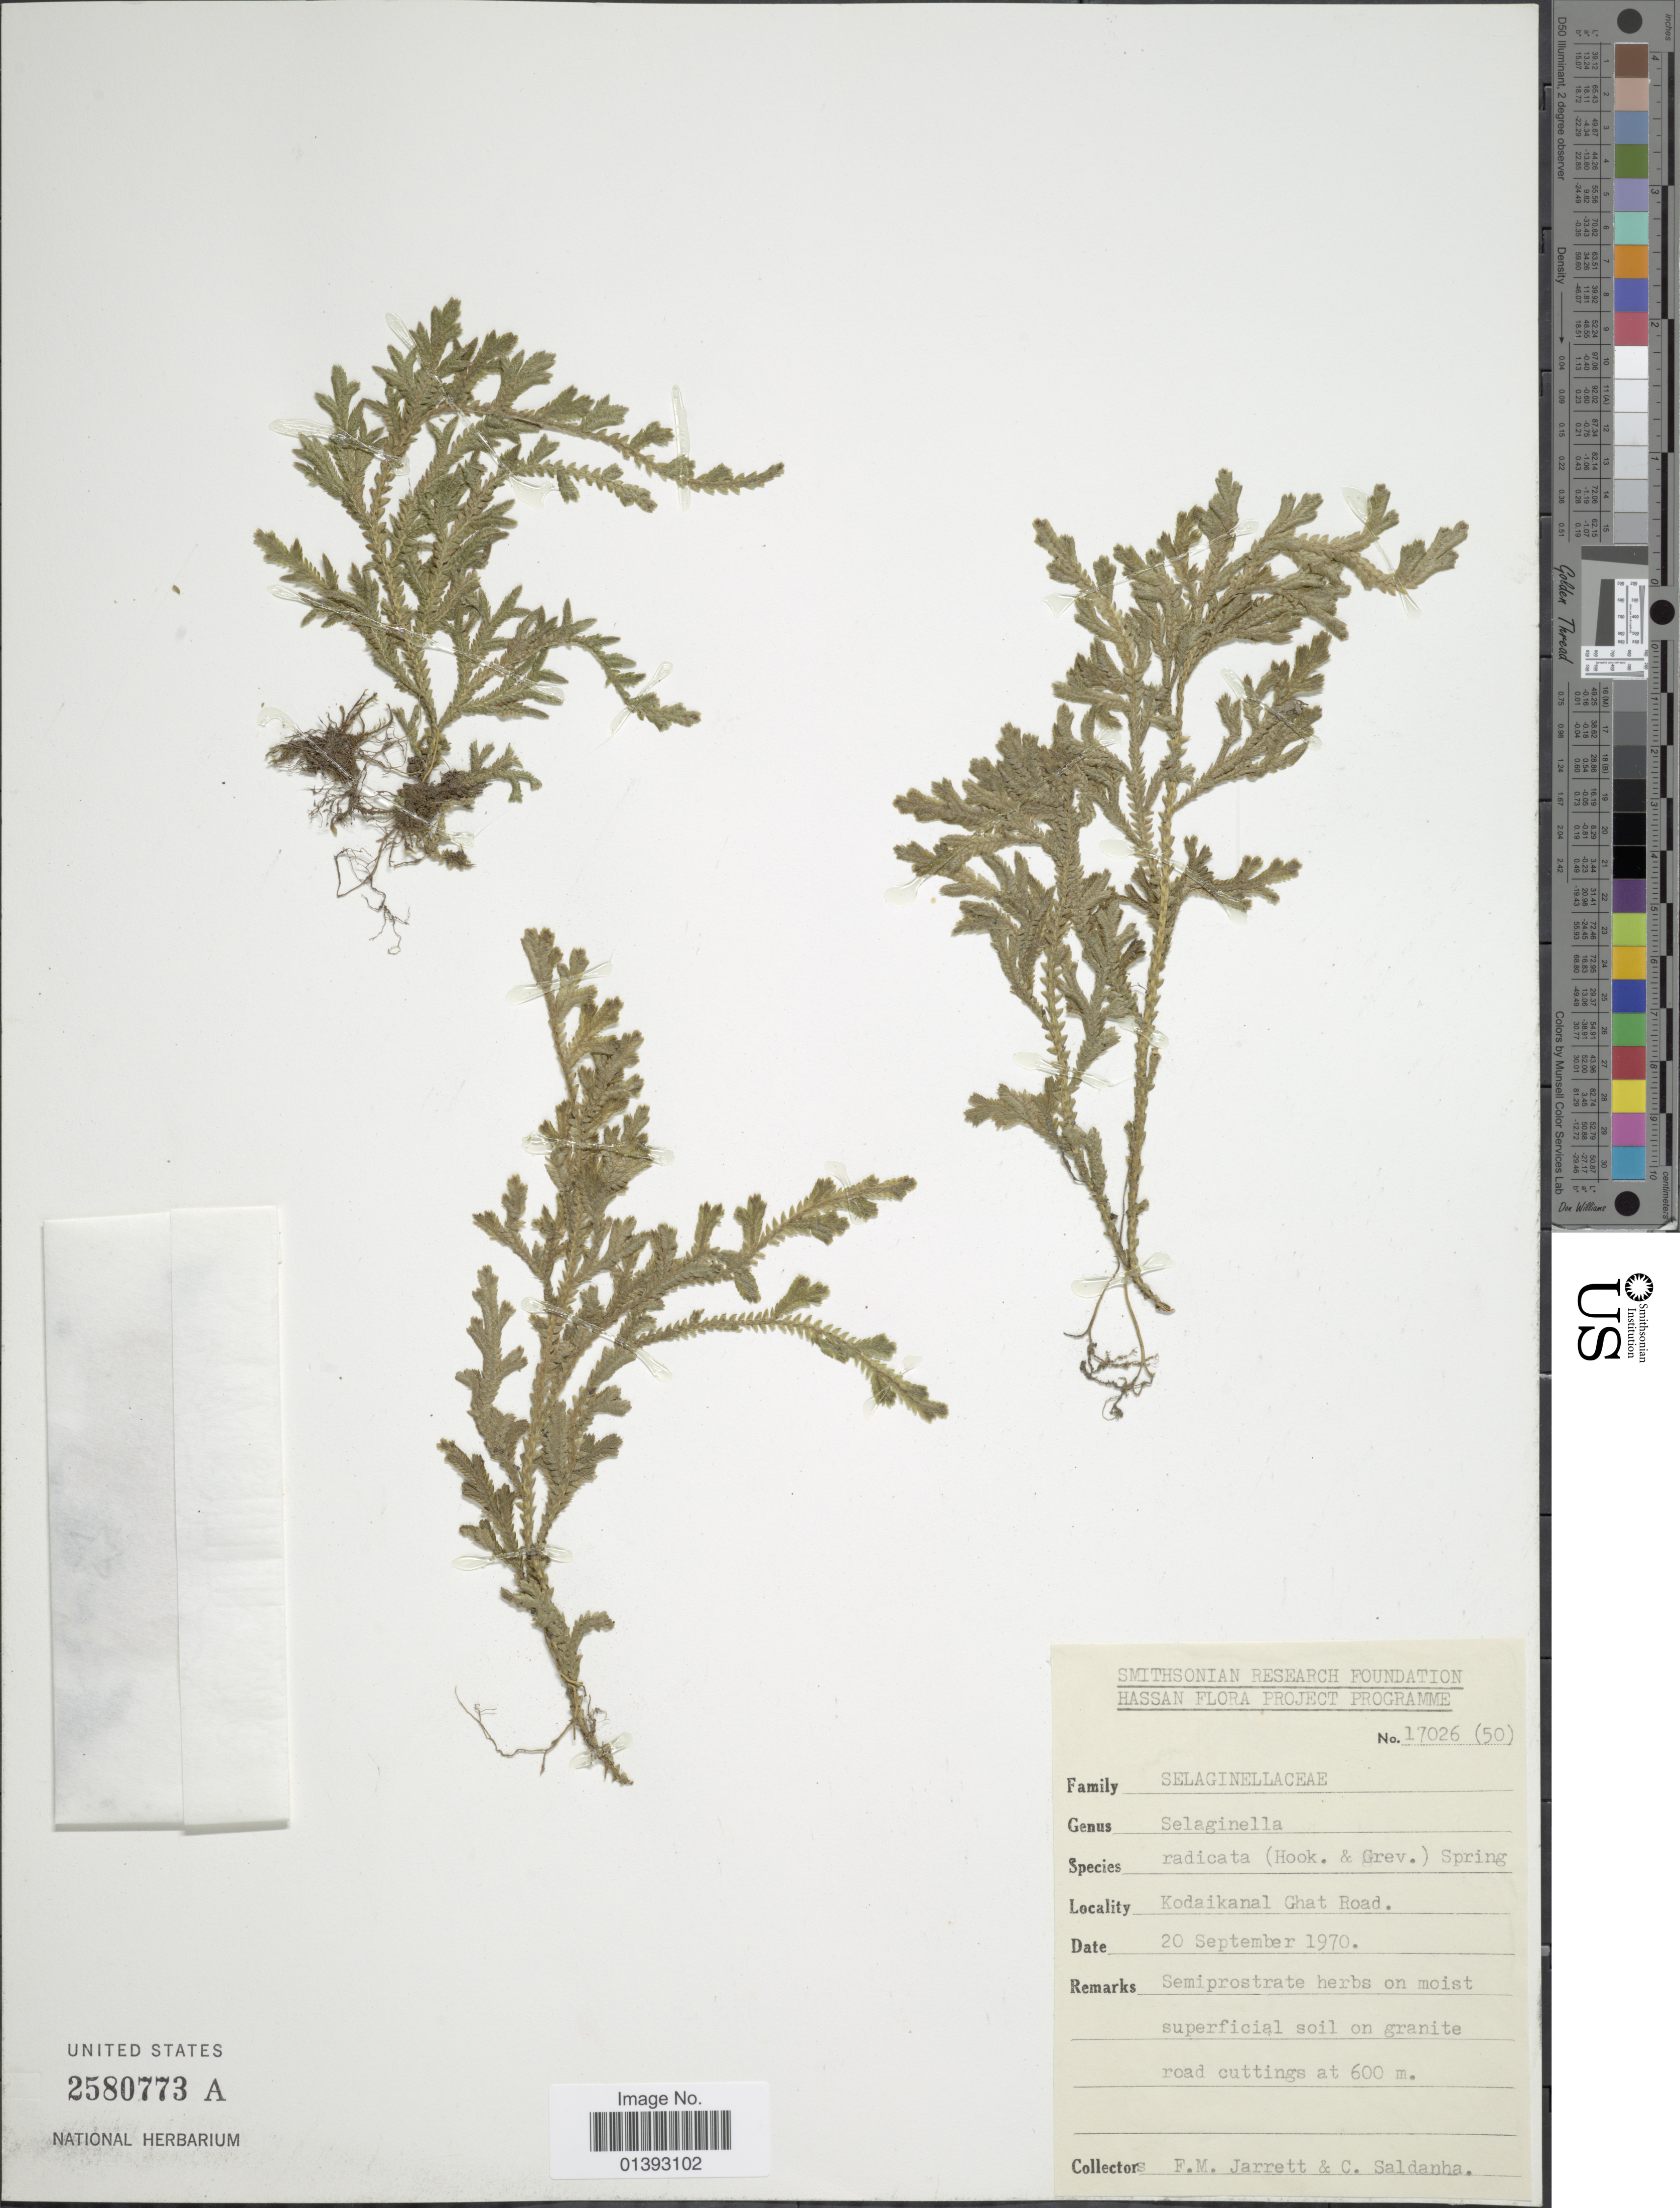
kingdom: Plantae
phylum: Tracheophyta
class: Lycopodiopsida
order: Selaginellales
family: Selaginellaceae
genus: Selaginella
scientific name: Selaginella radicata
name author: (Hook. & Grev.) Spring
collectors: F. M. Jarrett & C. Saldanha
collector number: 17026(50)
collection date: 1970-09-20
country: India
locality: Kodaikanal Ghat Road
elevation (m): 600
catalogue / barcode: US 2580773A